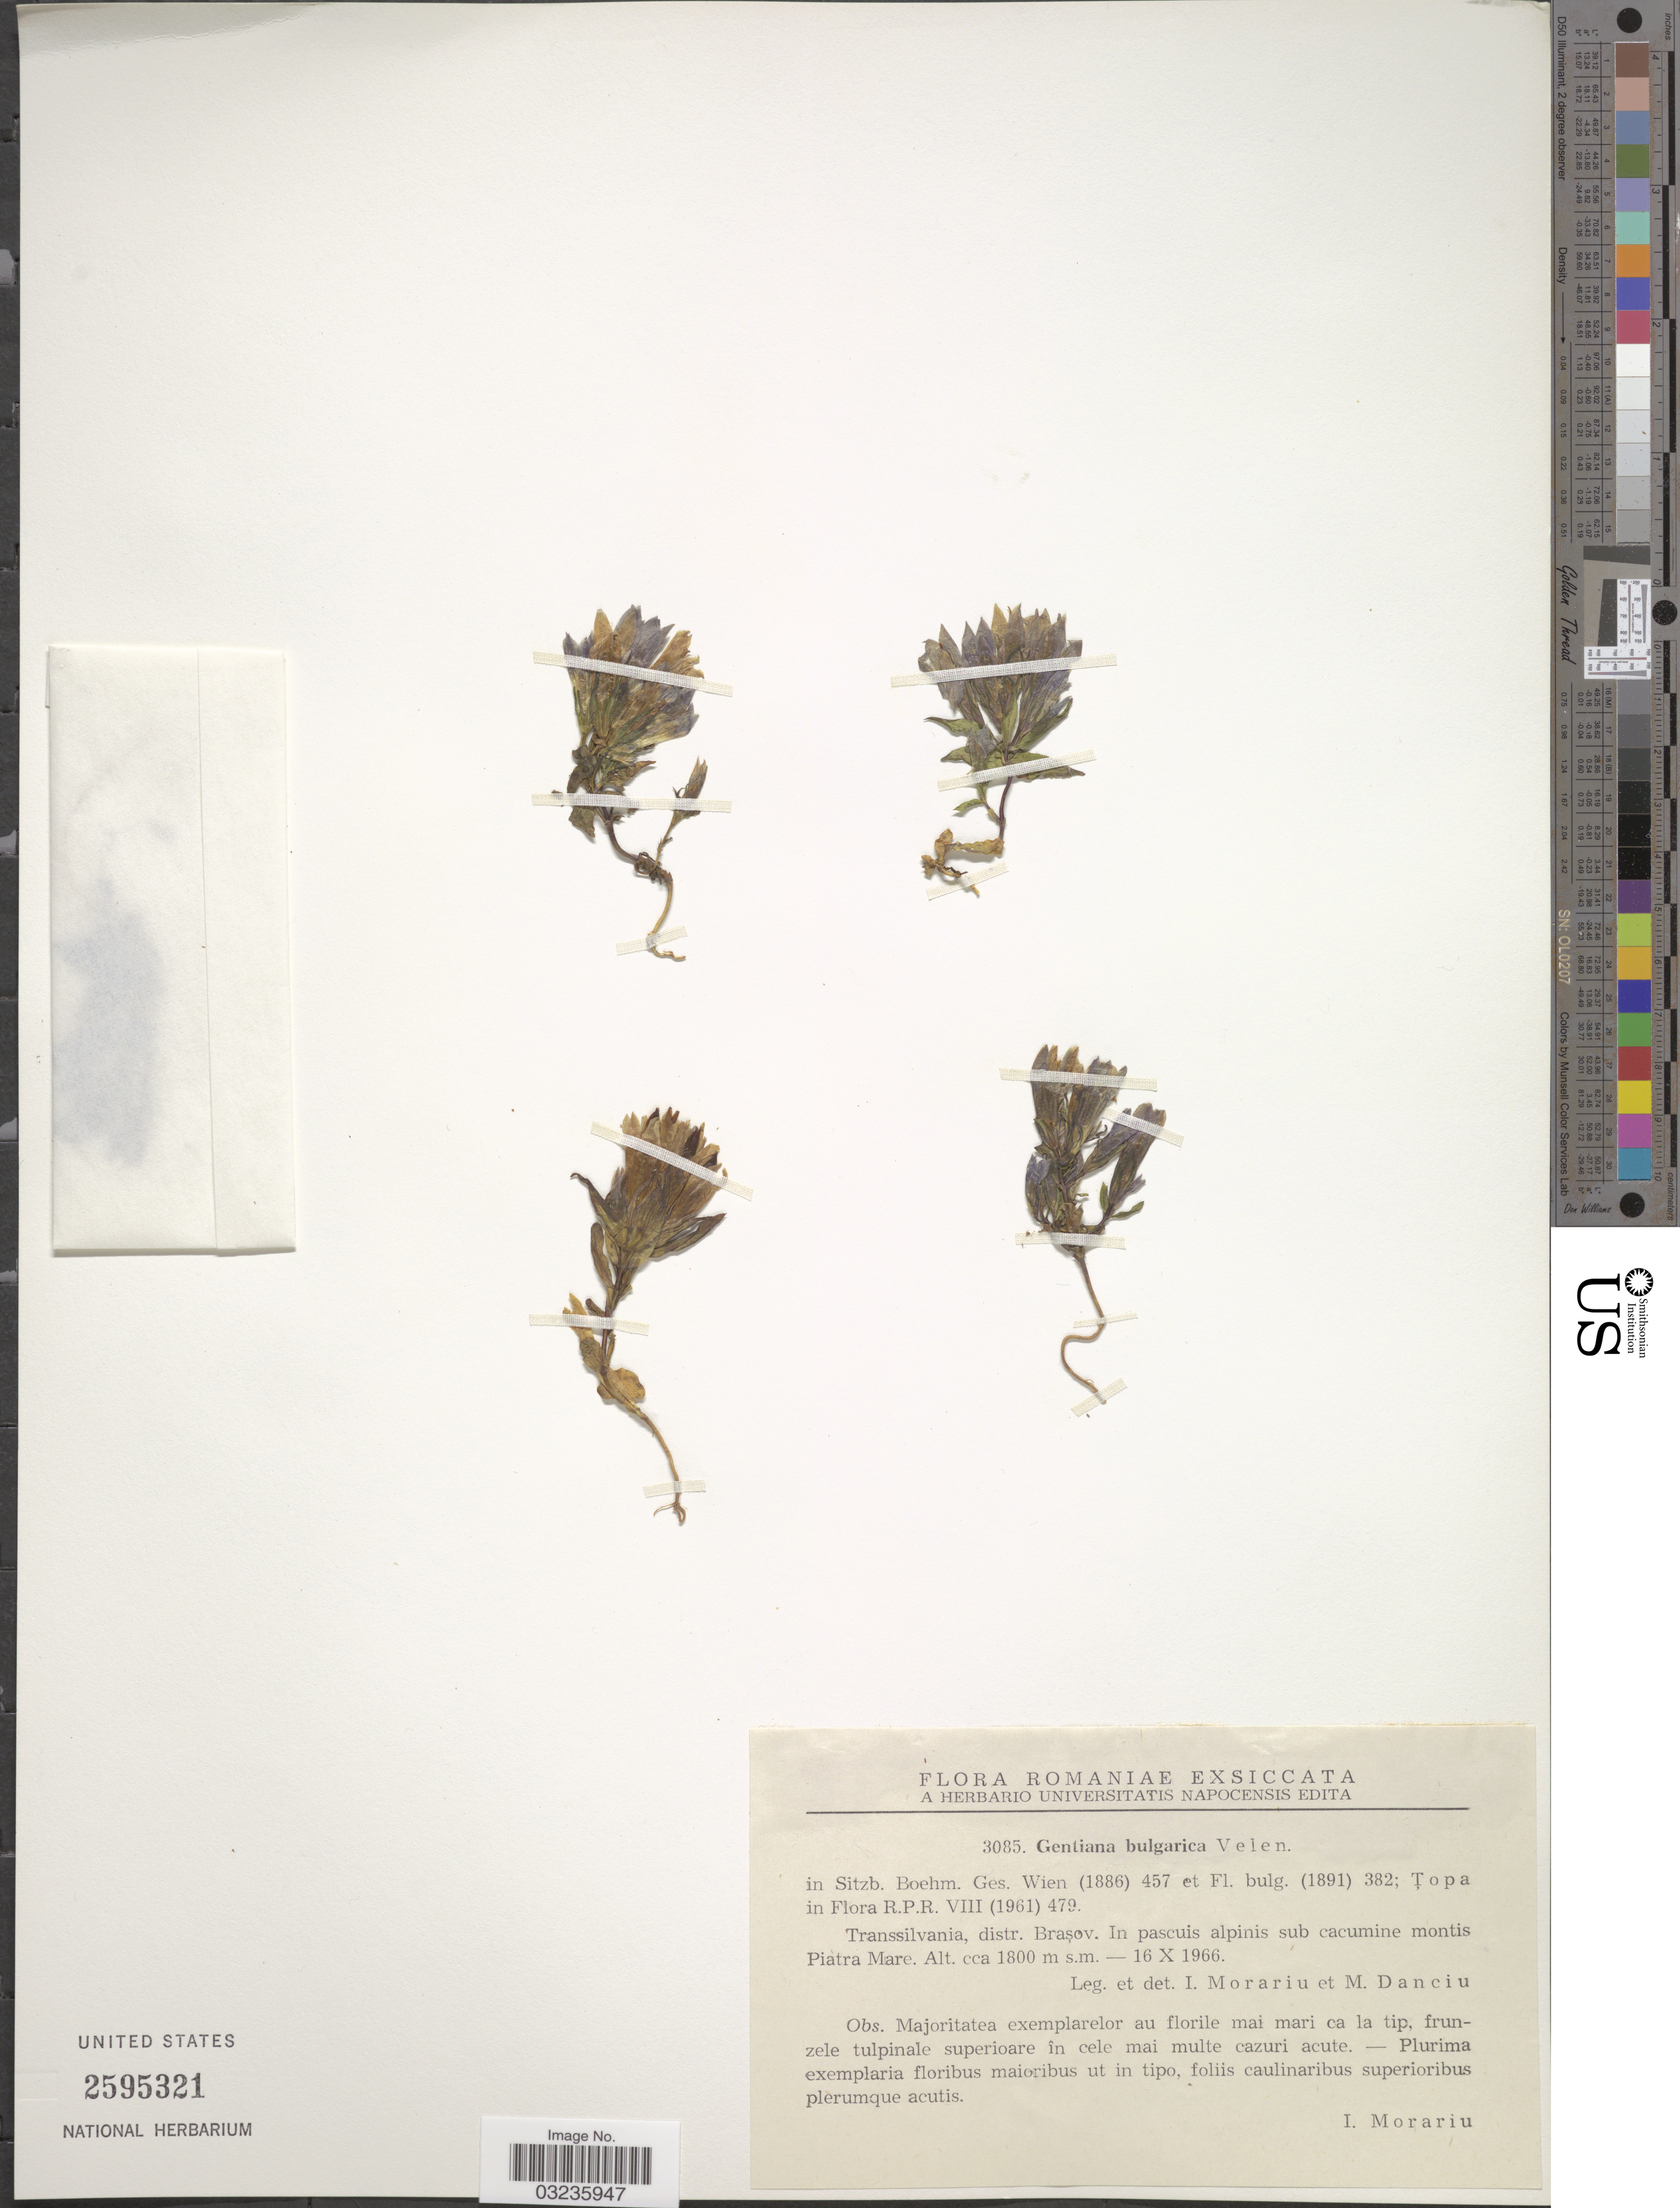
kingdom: Plantae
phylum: Tracheophyta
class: Magnoliopsida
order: Gentianales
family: Gentianaceae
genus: Gentiana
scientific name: Gentiana bulgarica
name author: Velen.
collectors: I. Morariu & M. Danciu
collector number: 3085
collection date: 1966-10-16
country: Romania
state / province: Brasov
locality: Transsilvania, distr. Brasov. In pascuis alpinis sub cacumine montis Piatra Mare.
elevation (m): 1800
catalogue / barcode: US 2595321